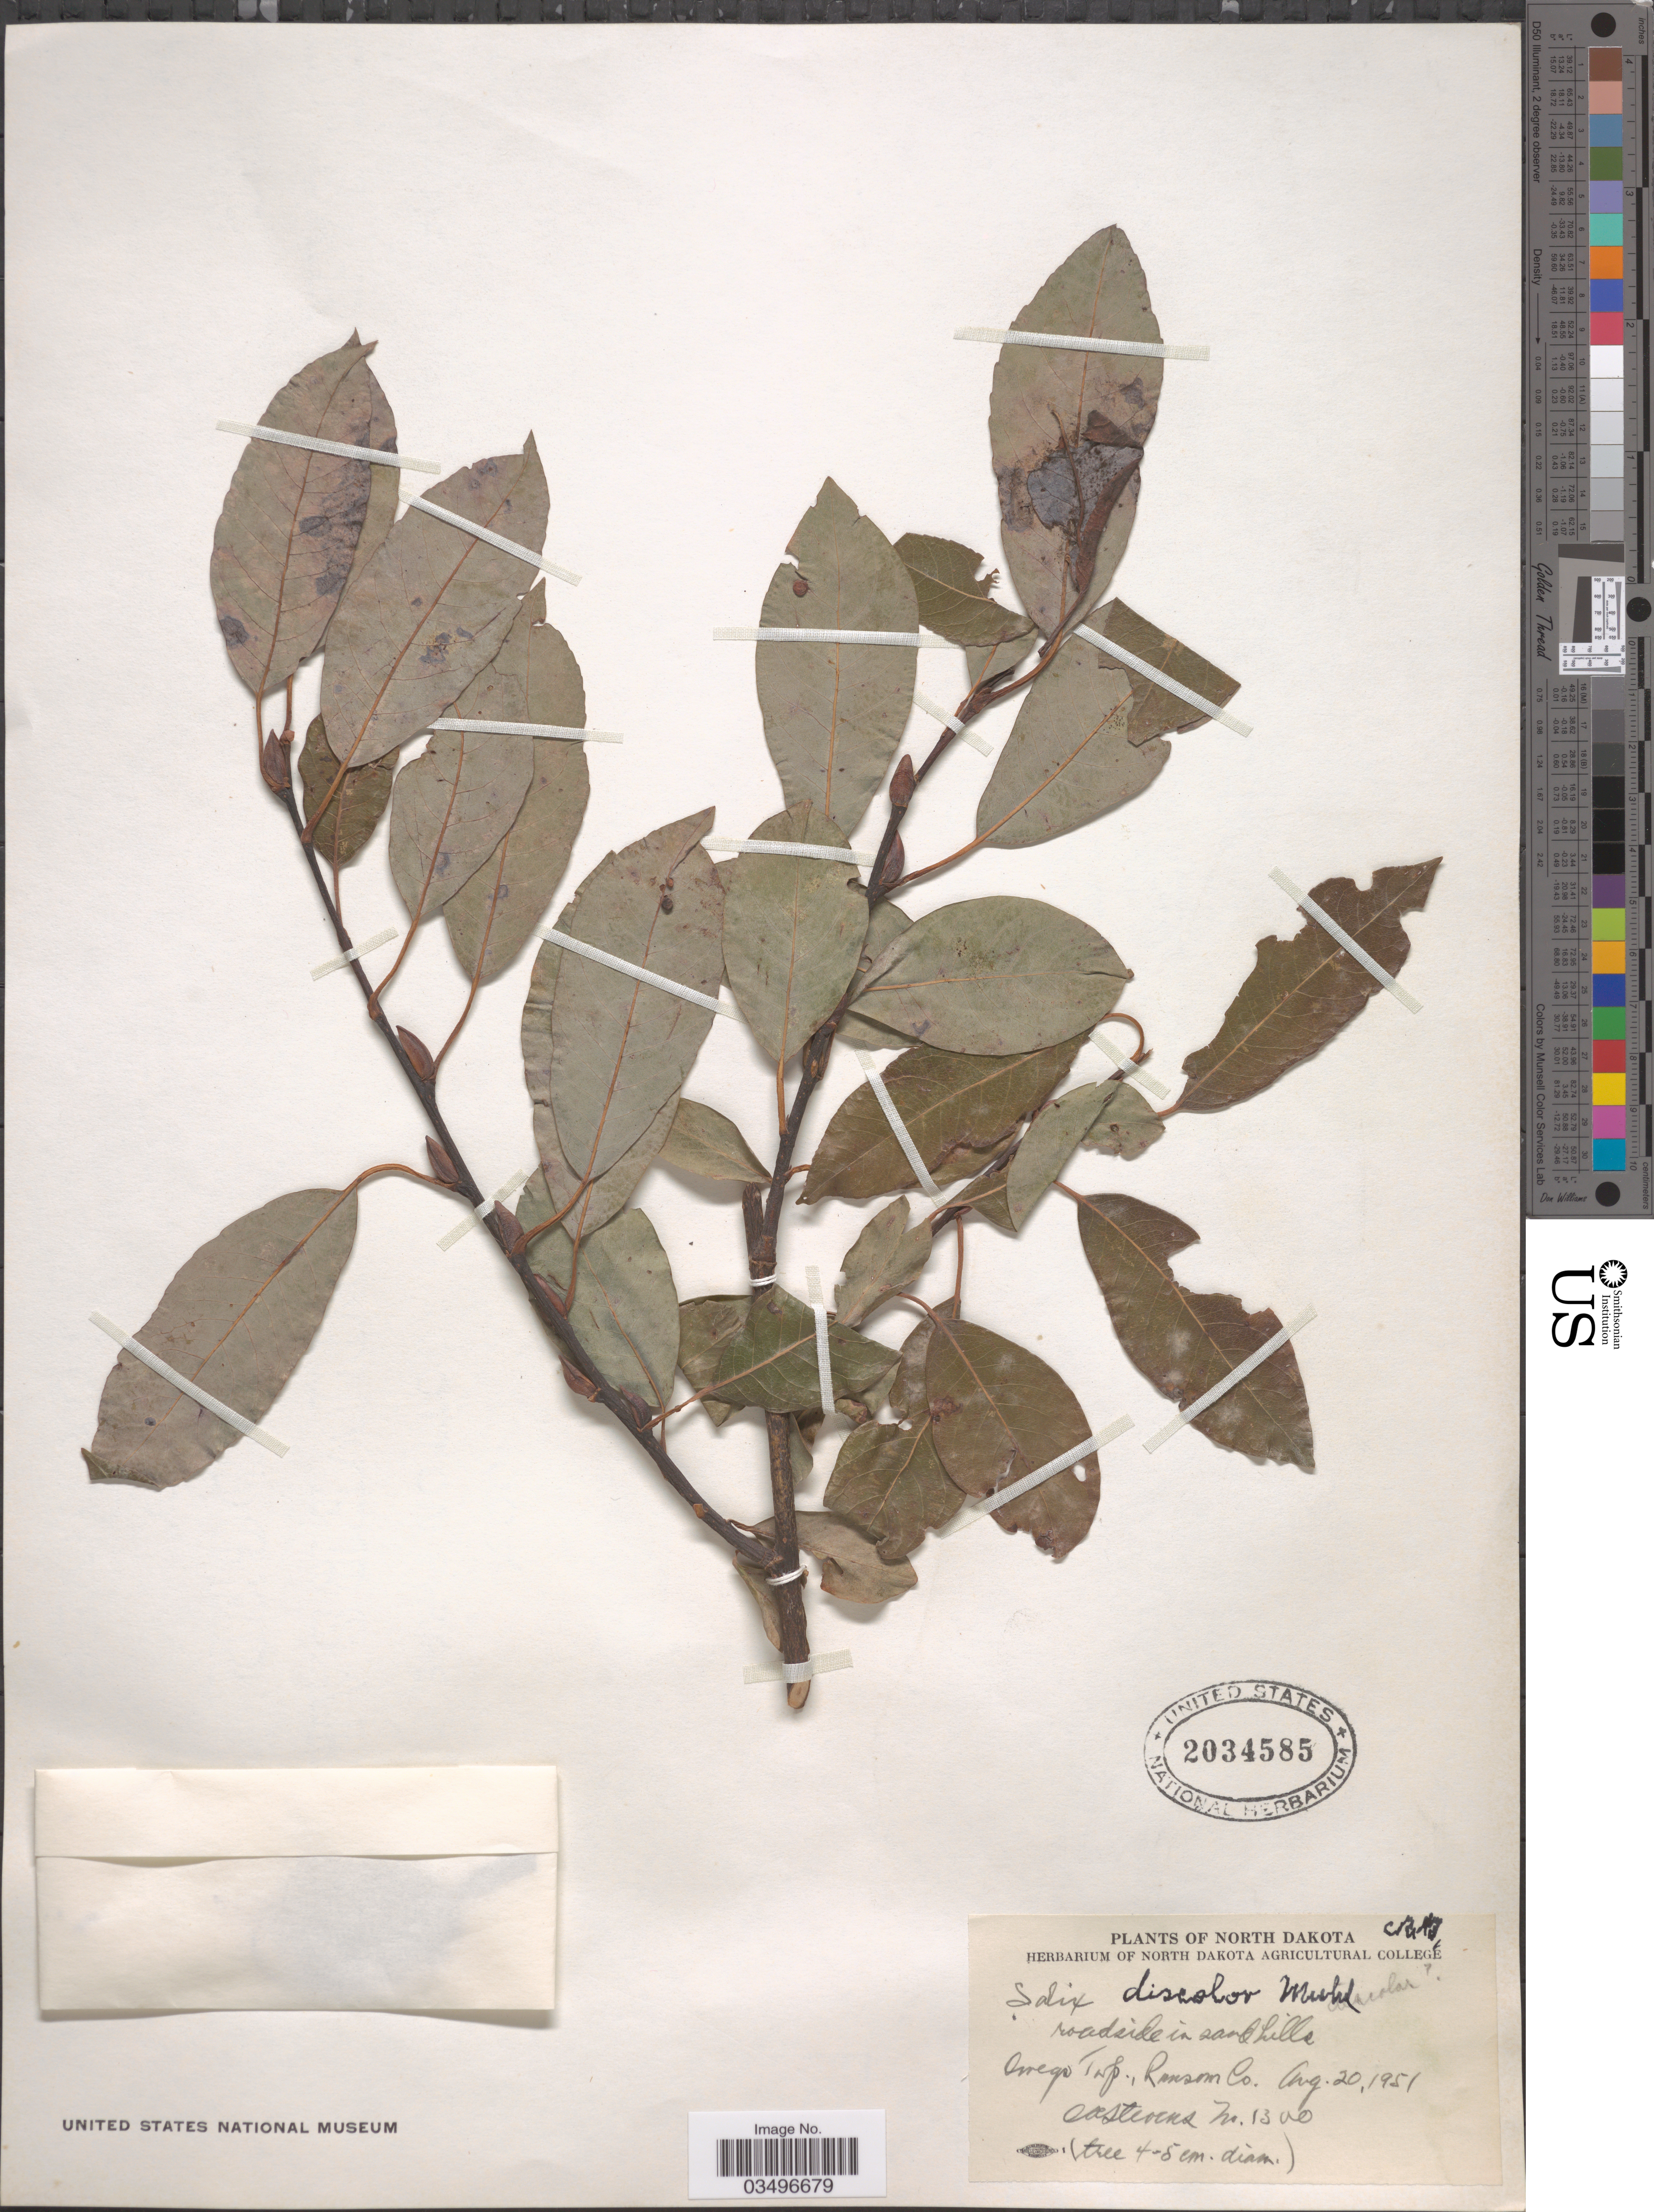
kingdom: Plantae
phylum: Tracheophyta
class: Magnoliopsida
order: Malpighiales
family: Salicaceae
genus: Salix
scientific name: Salix discolor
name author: Muhl.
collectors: O. A. Stevens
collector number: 1300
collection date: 1951-08-20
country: United States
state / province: North Dakota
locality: Oswego Twp., Ransom Co.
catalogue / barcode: US 2034585